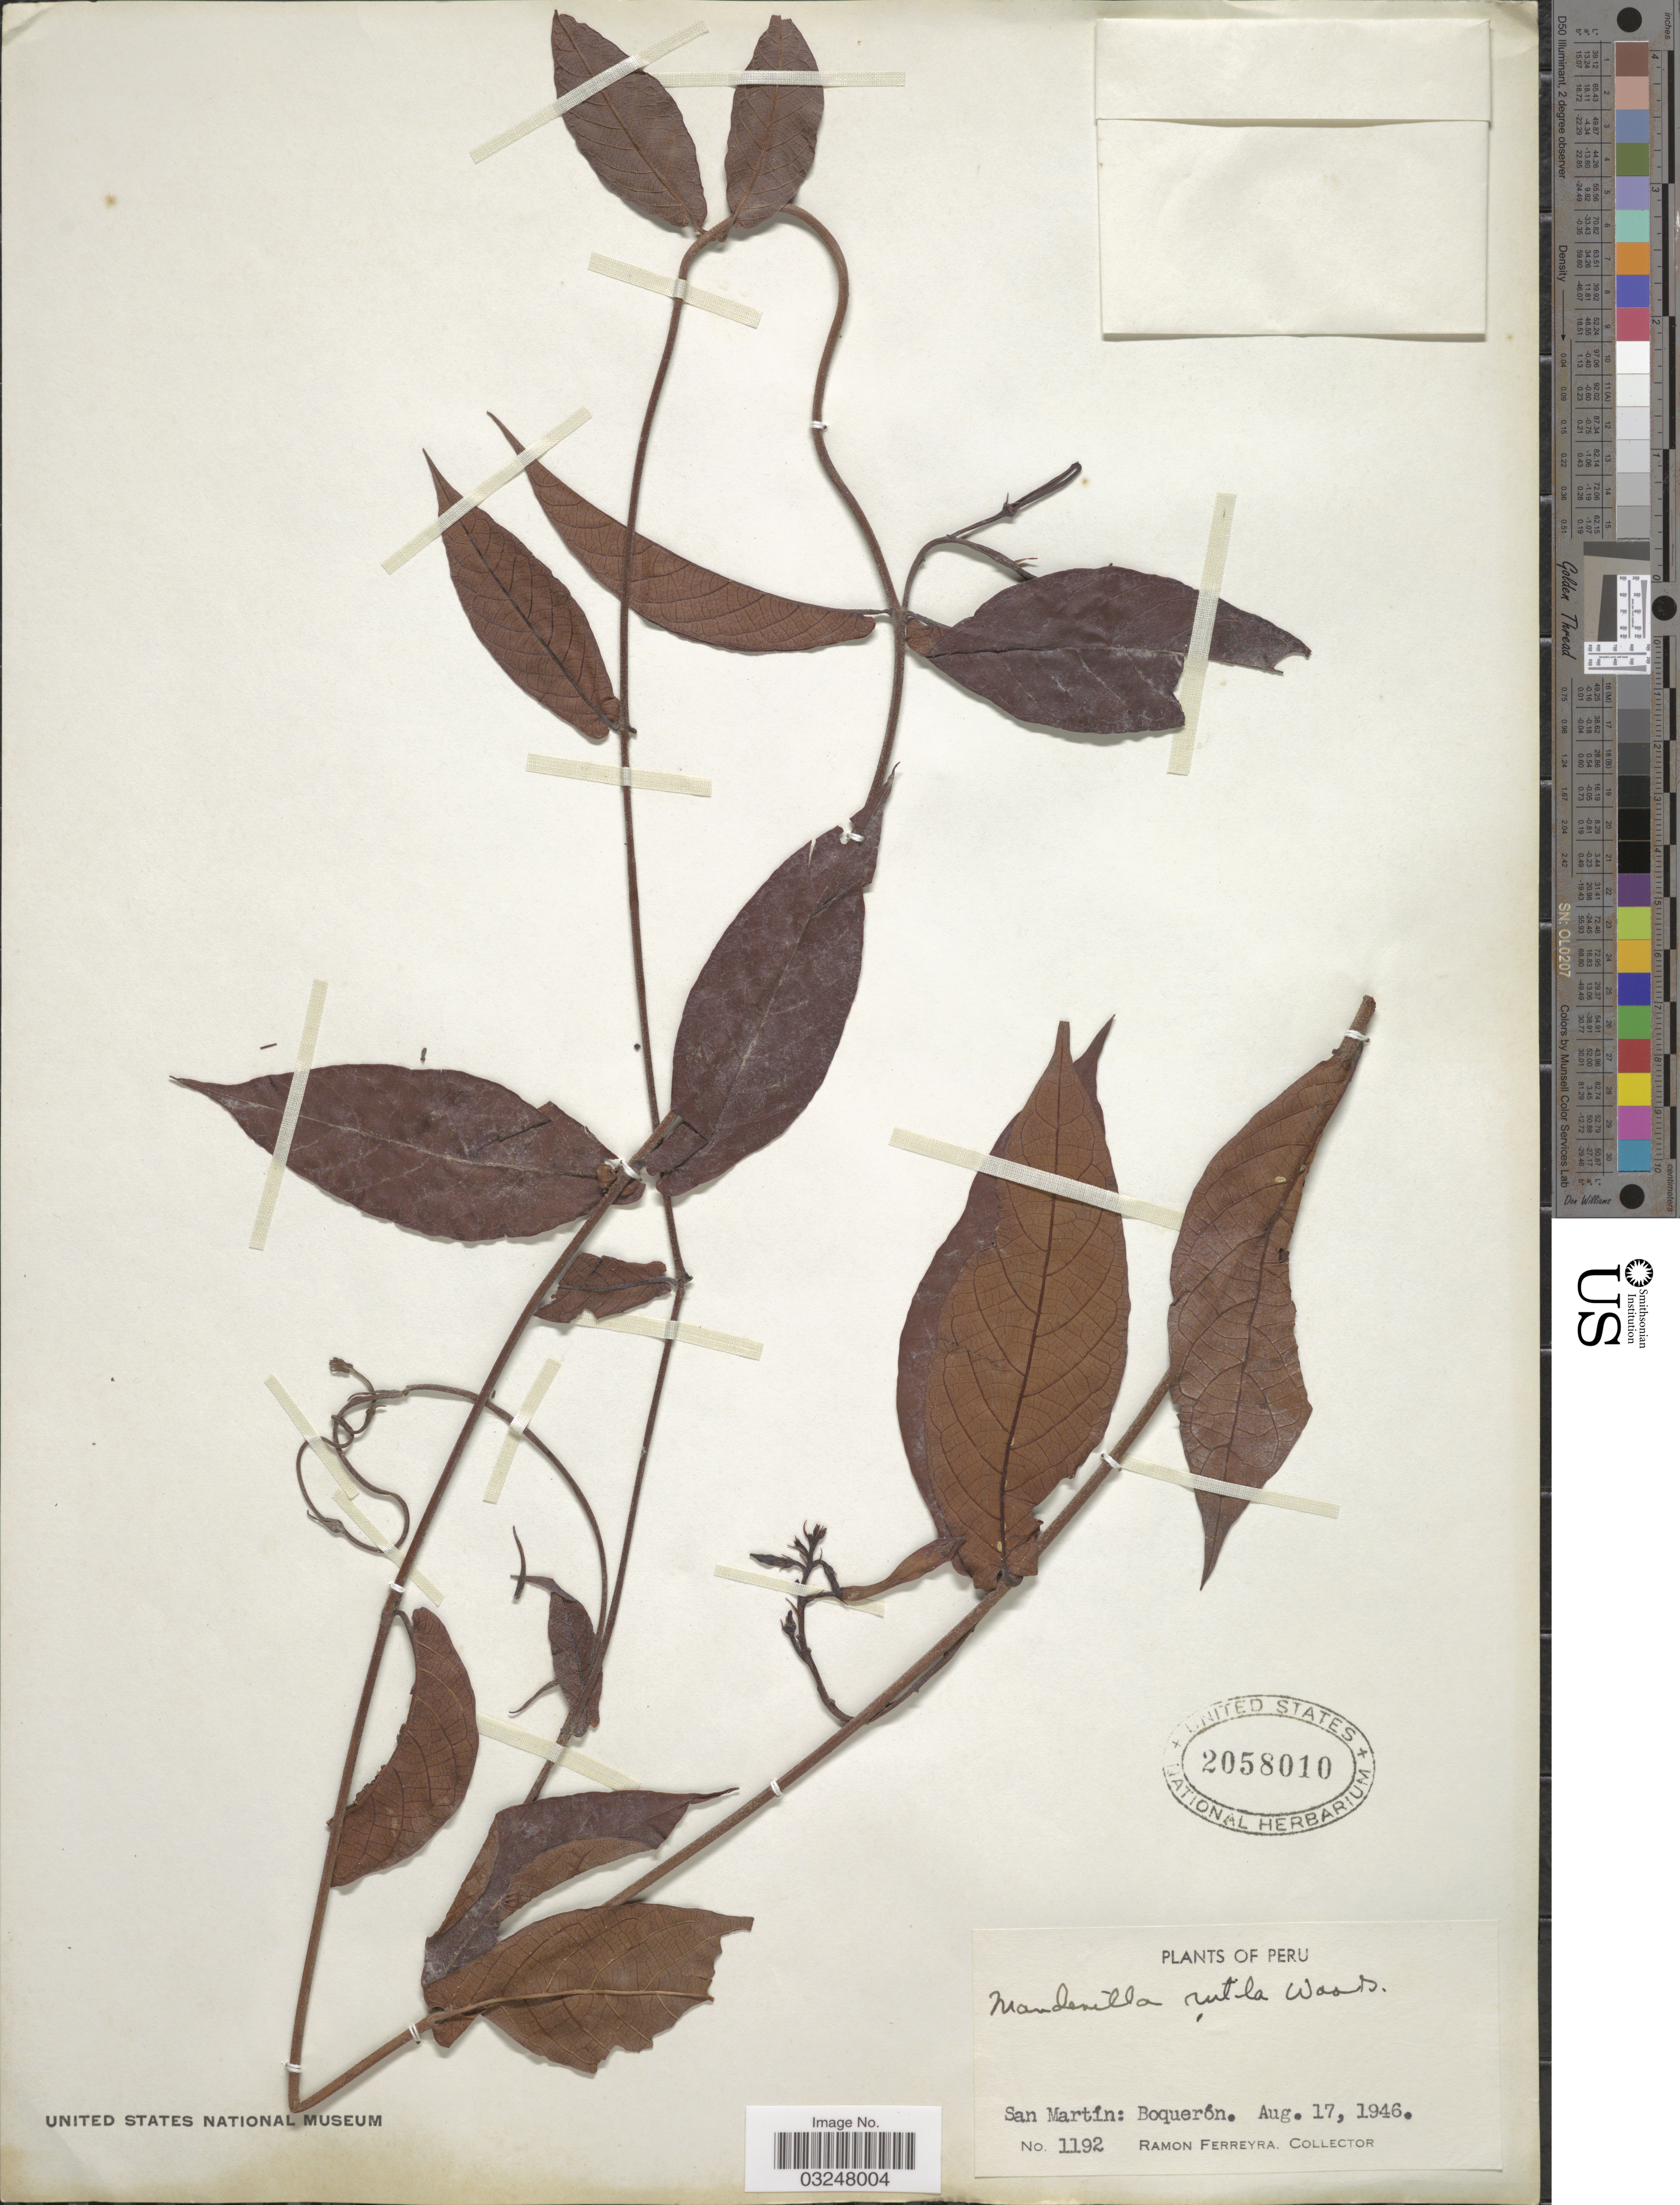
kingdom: Plantae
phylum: Tracheophyta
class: Magnoliopsida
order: Gentianales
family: Apocynaceae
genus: Mandevilla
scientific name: Mandevilla rutila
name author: Woodson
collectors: R. A. Ferreyra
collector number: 1192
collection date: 1946-08-17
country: Peru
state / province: San Martín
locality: San Martín: Boquerón.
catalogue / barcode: US 2058010